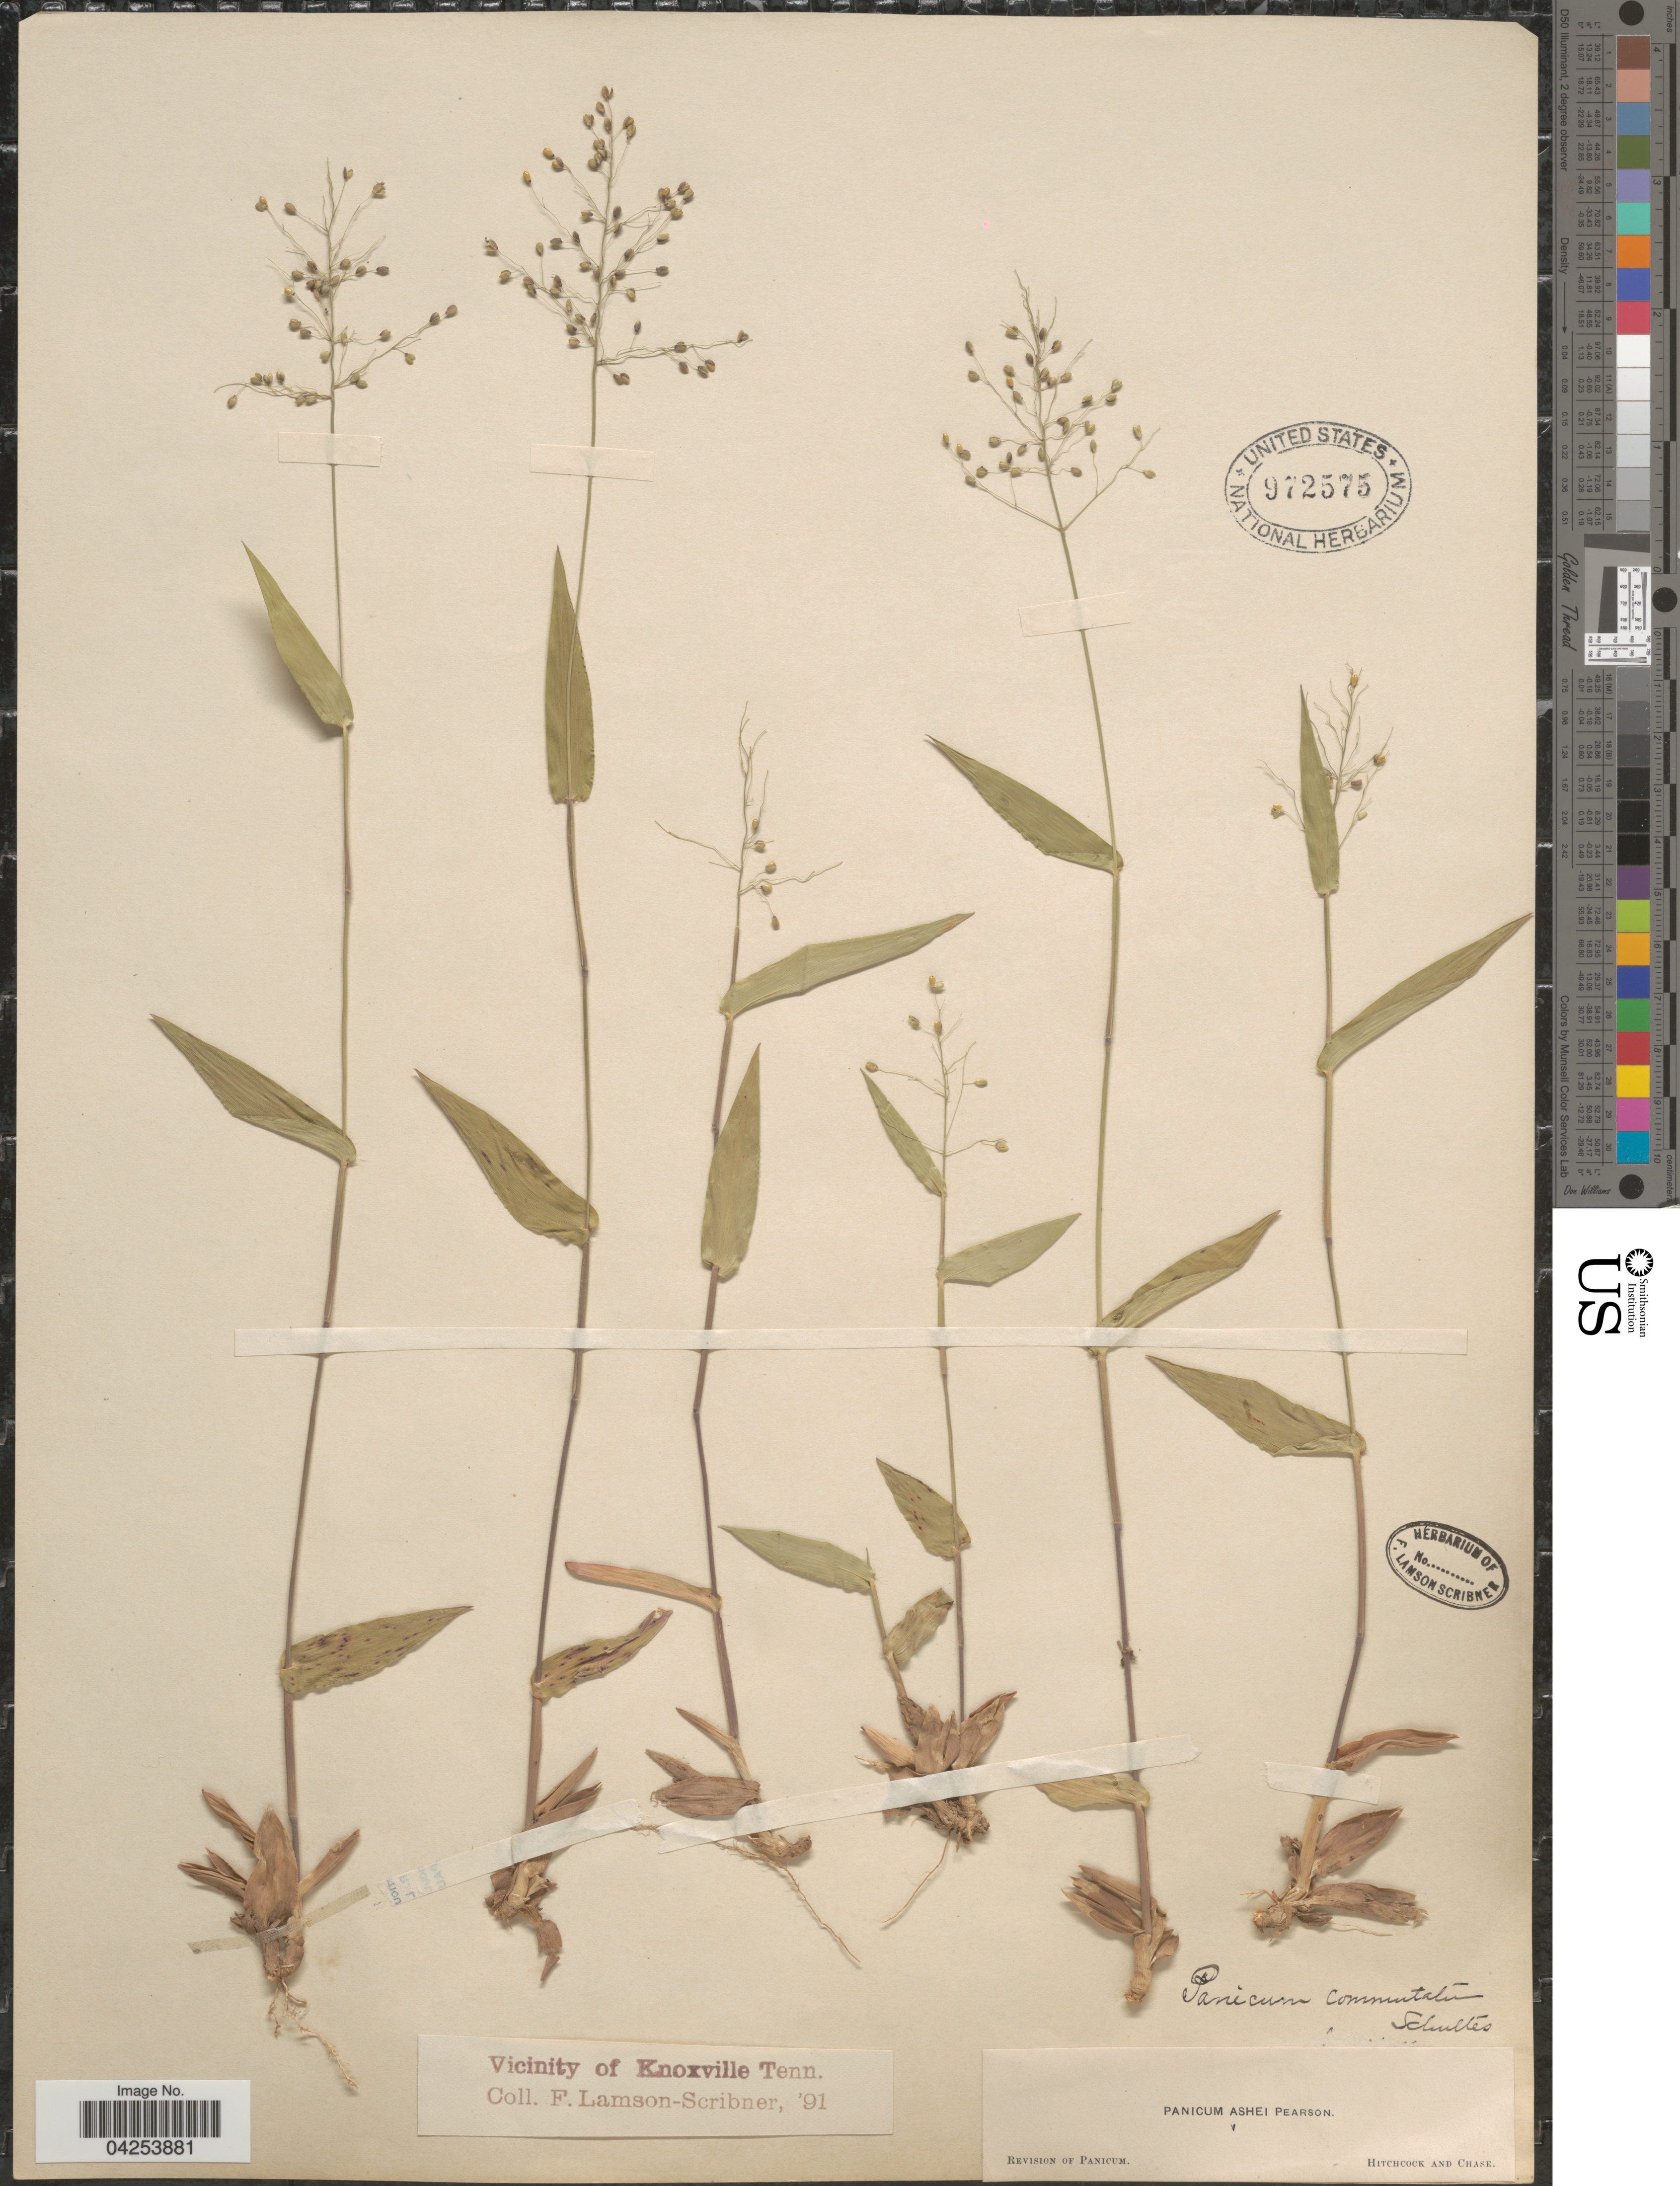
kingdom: Plantae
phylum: Tracheophyta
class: Liliopsida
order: Poales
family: Poaceae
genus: Dichanthelium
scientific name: Dichanthelium commutatum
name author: (Schult.) Gould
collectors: F. Lamson-Scribner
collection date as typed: Transcribed d/m/y: //91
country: United States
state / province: Tennessee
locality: Vicinity of Knoxville.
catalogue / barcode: US 972575